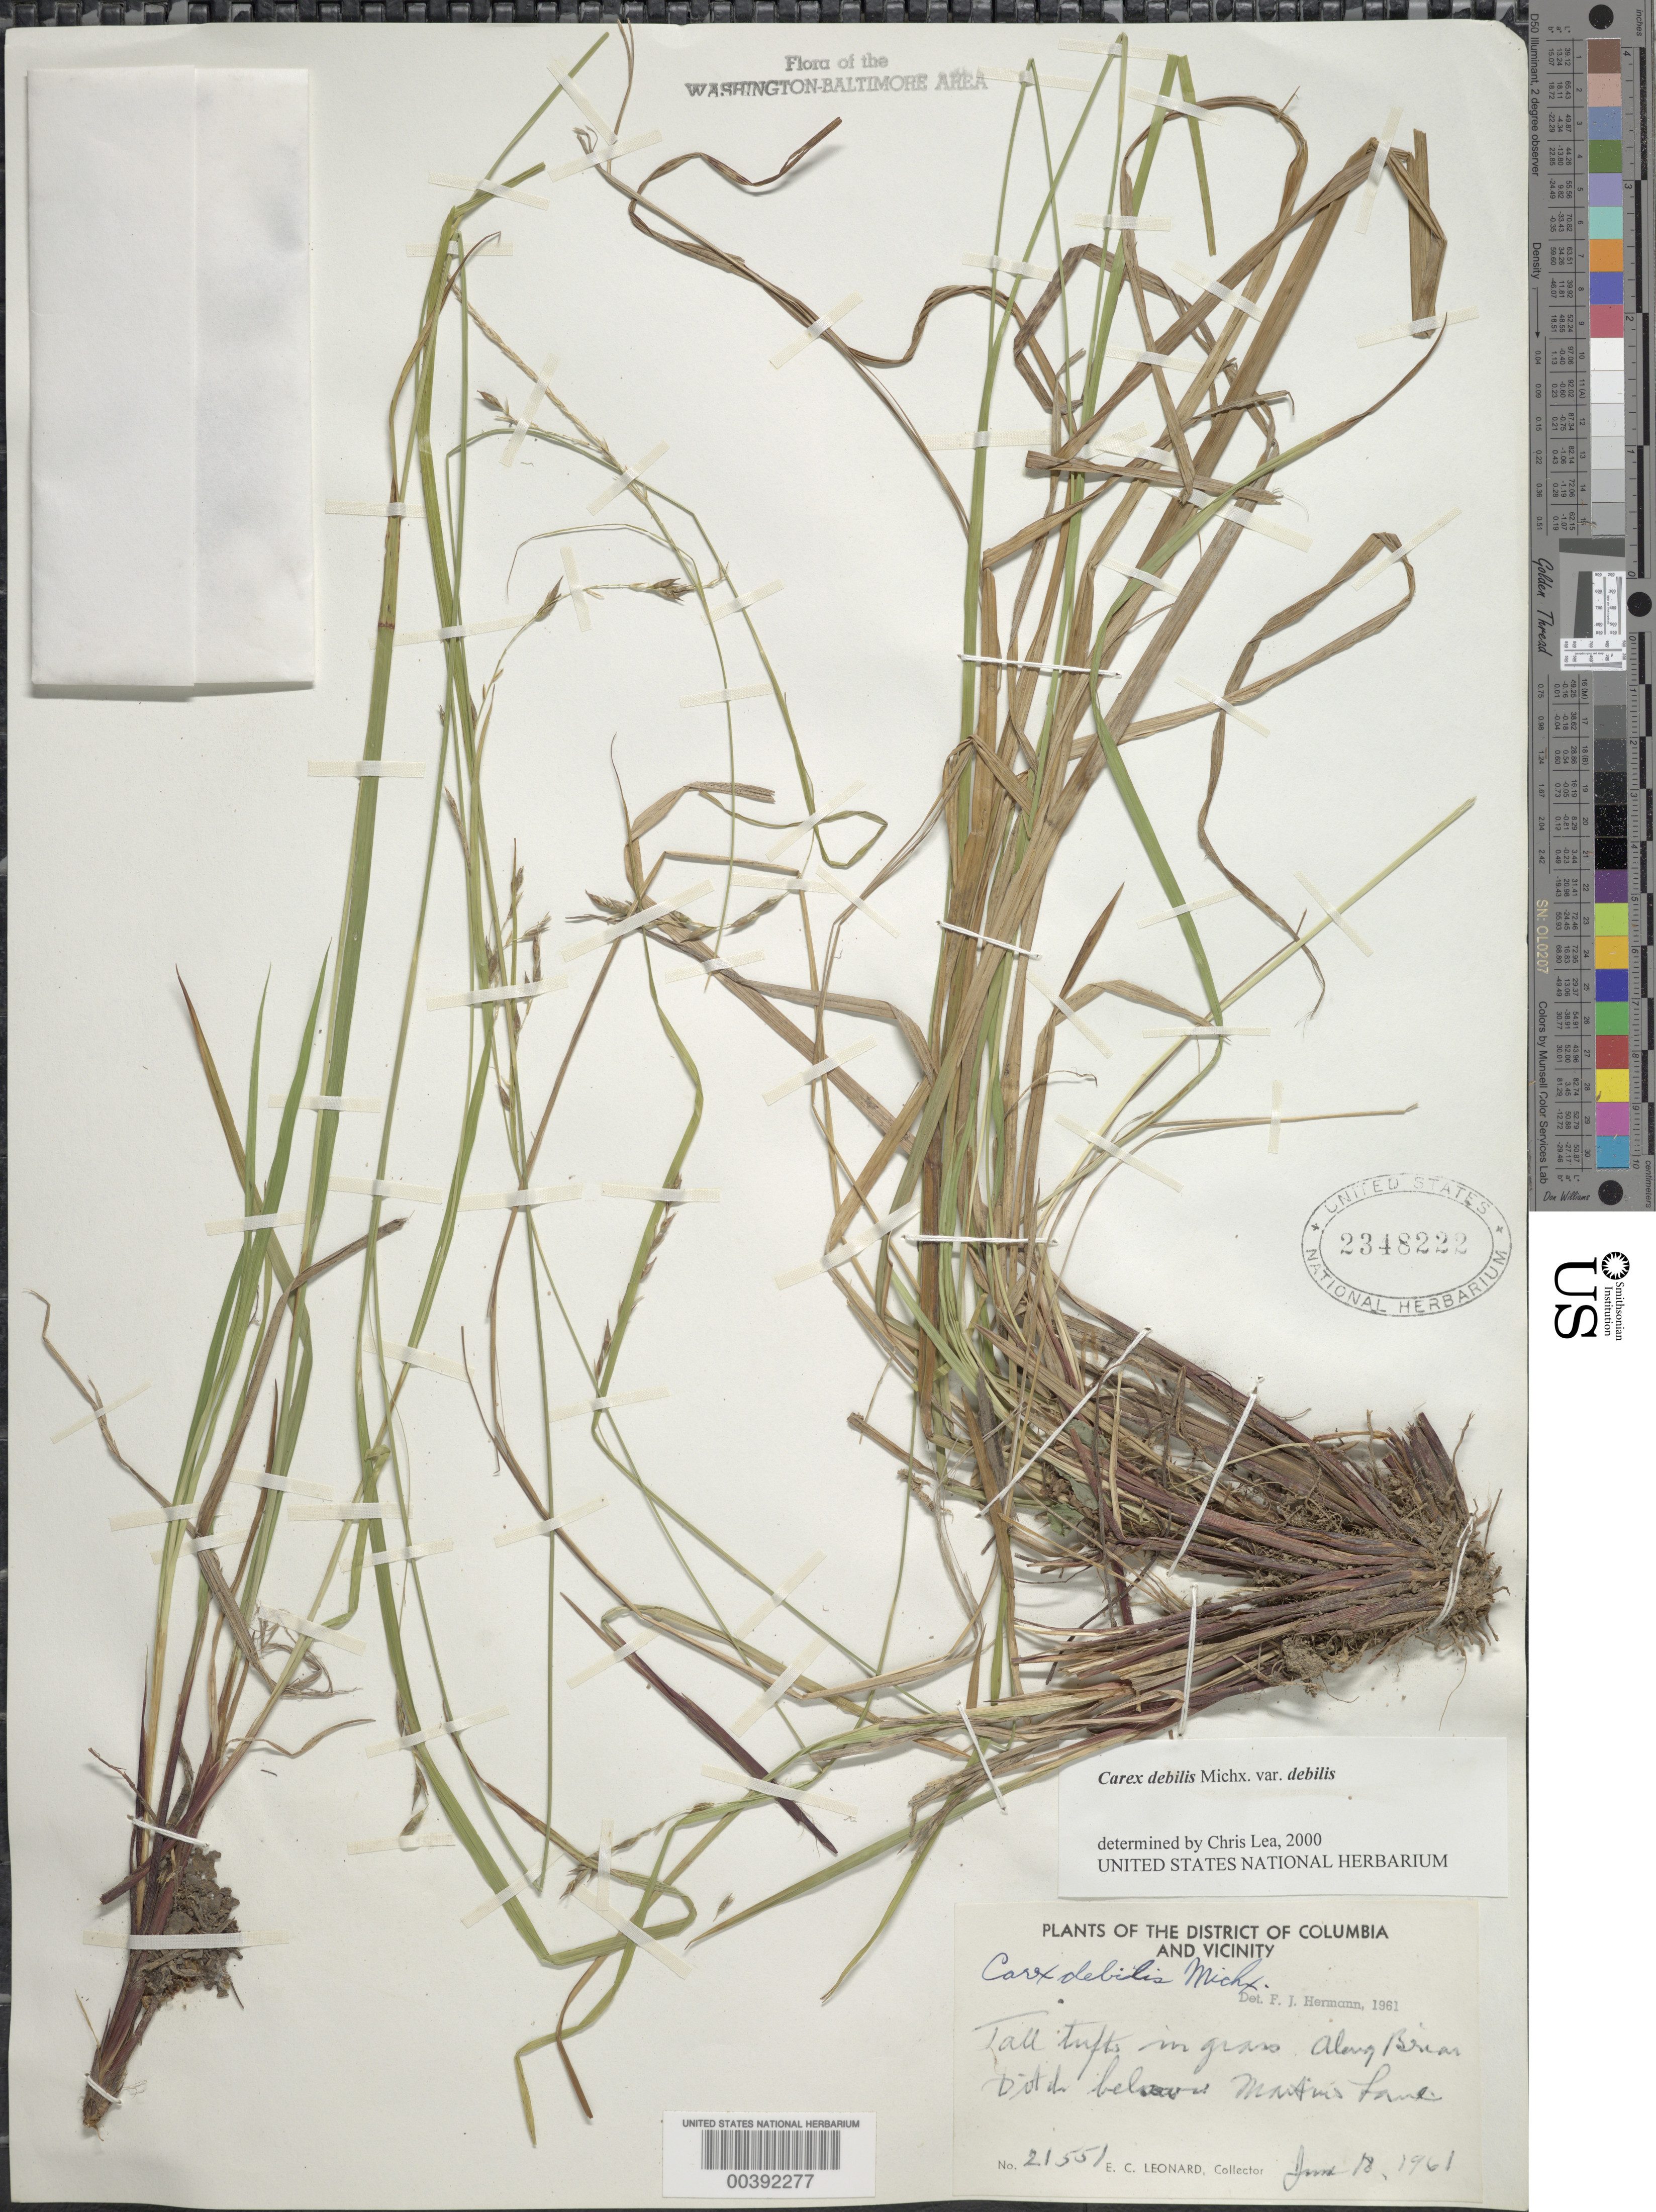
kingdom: Plantae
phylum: Tracheophyta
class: Liliopsida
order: Poales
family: Cyperaceae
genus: Carex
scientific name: Carex debilis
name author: Michx.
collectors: E. C. Leonard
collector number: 21551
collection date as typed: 18 Jun 1961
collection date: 1961-06-18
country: United States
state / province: Maryland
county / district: Prince George's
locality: Briar Ditch below Martins Lane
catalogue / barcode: US 2348222